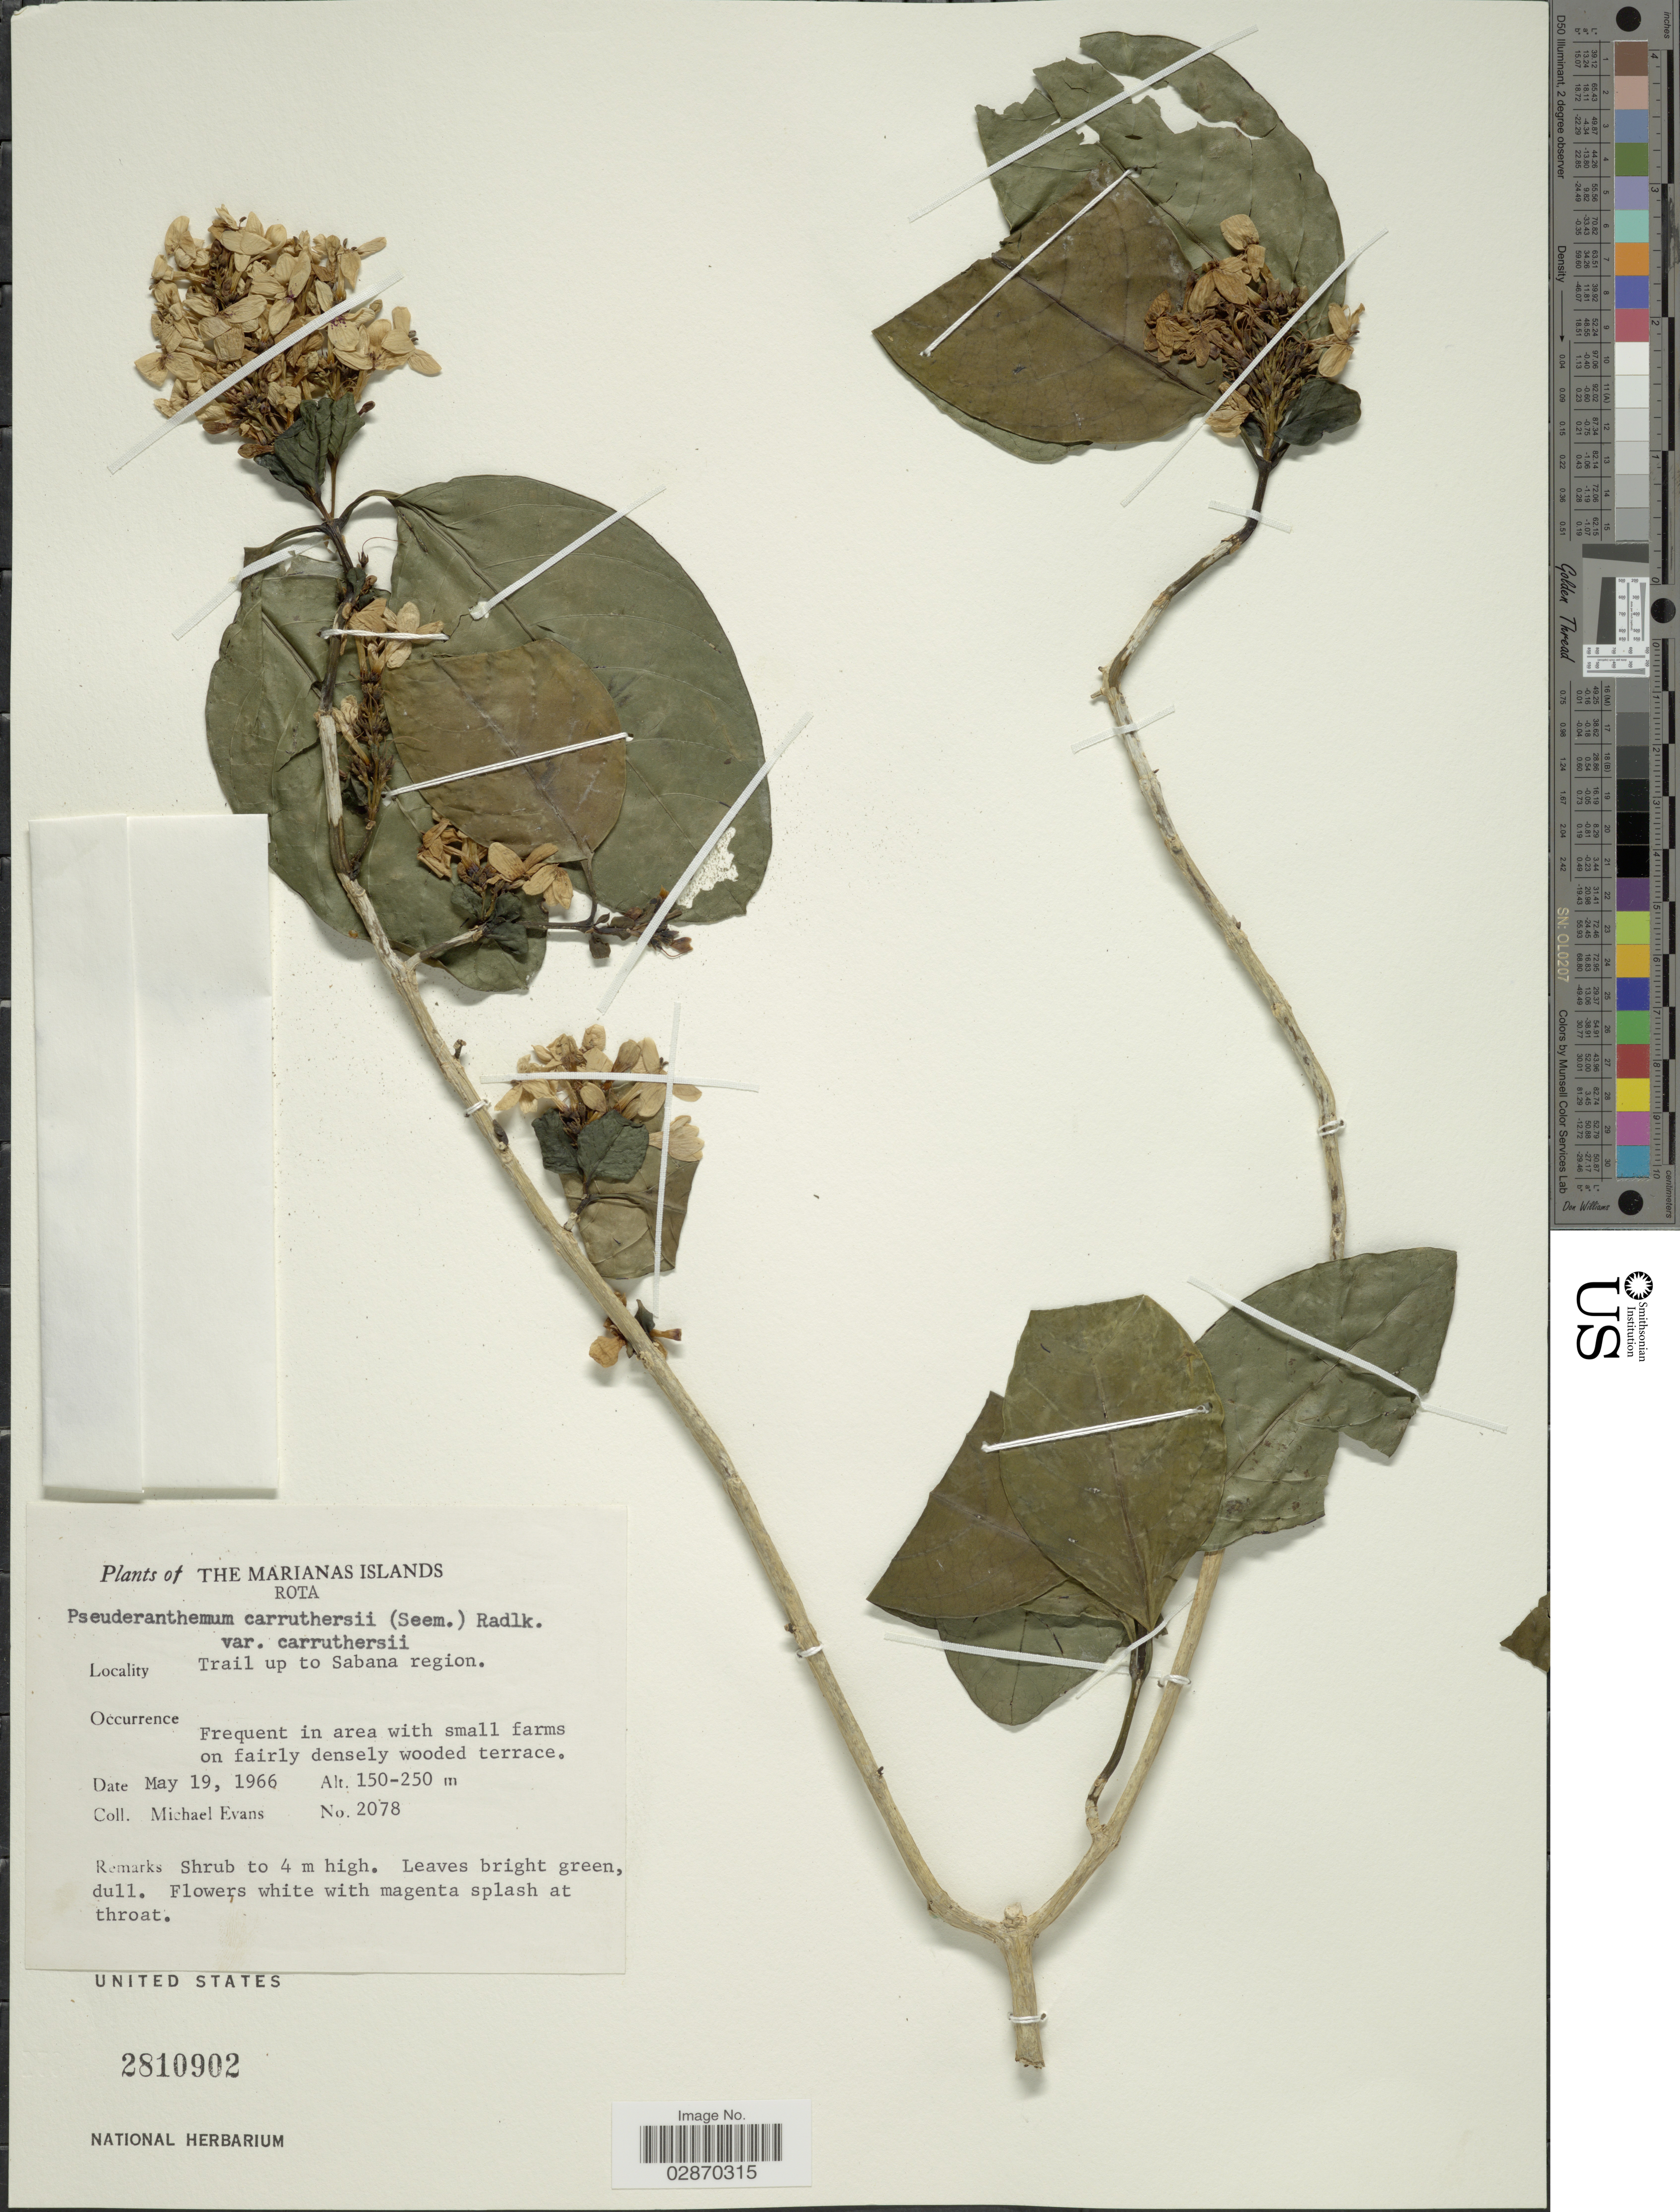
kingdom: Plantae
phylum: Tracheophyta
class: Magnoliopsida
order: Lamiales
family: Acanthaceae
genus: Pseuderanthemum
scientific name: Pseuderanthemum carruthersii var. carruthersii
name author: (Seem.) Guillaumin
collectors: M. Evans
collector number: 2078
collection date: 1966-05-19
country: Northern Mariana Islands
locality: Marianas Islands. Rota. Trail up to Sabana region.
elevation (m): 150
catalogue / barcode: US 2810902